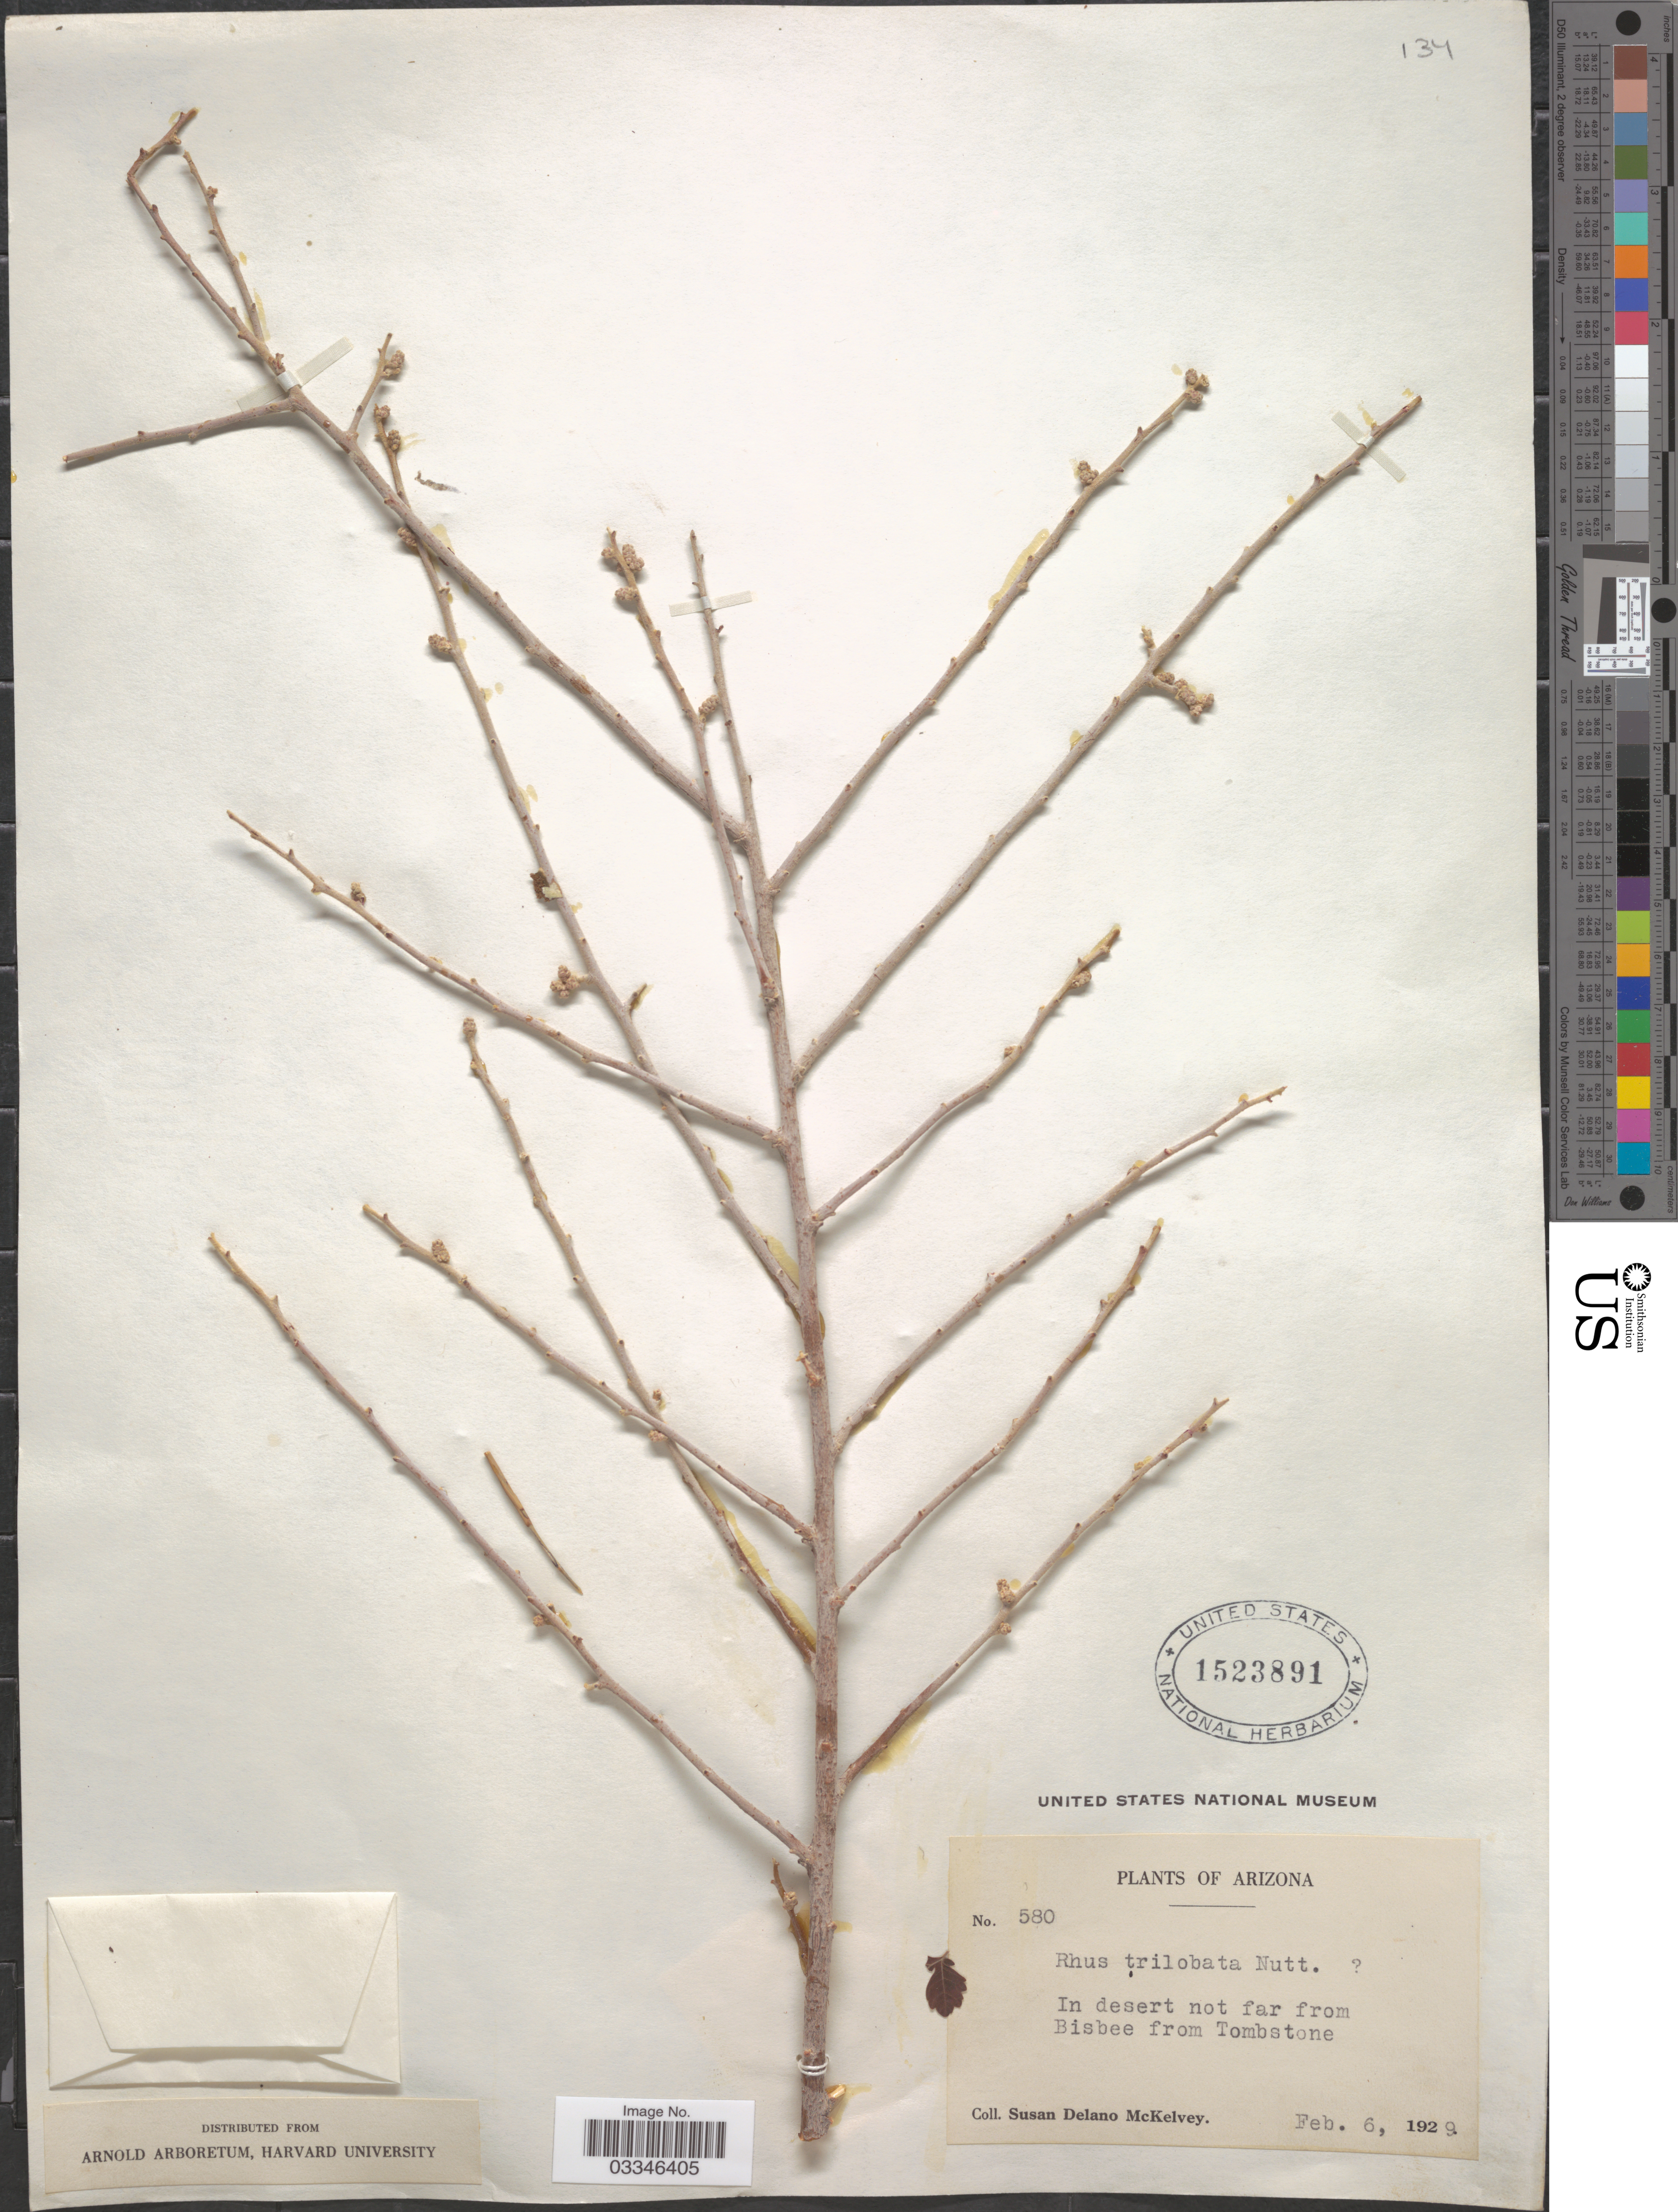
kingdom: Plantae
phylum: Tracheophyta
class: Magnoliopsida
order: Sapindales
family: Anacardiaceae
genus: Rhus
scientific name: Rhus trilobata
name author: Nutt.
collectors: S. A. McKelvey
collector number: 580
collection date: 1929-02-06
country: United States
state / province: Arizona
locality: In desert not far from Bisbee from Tombstone.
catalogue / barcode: US 1523891